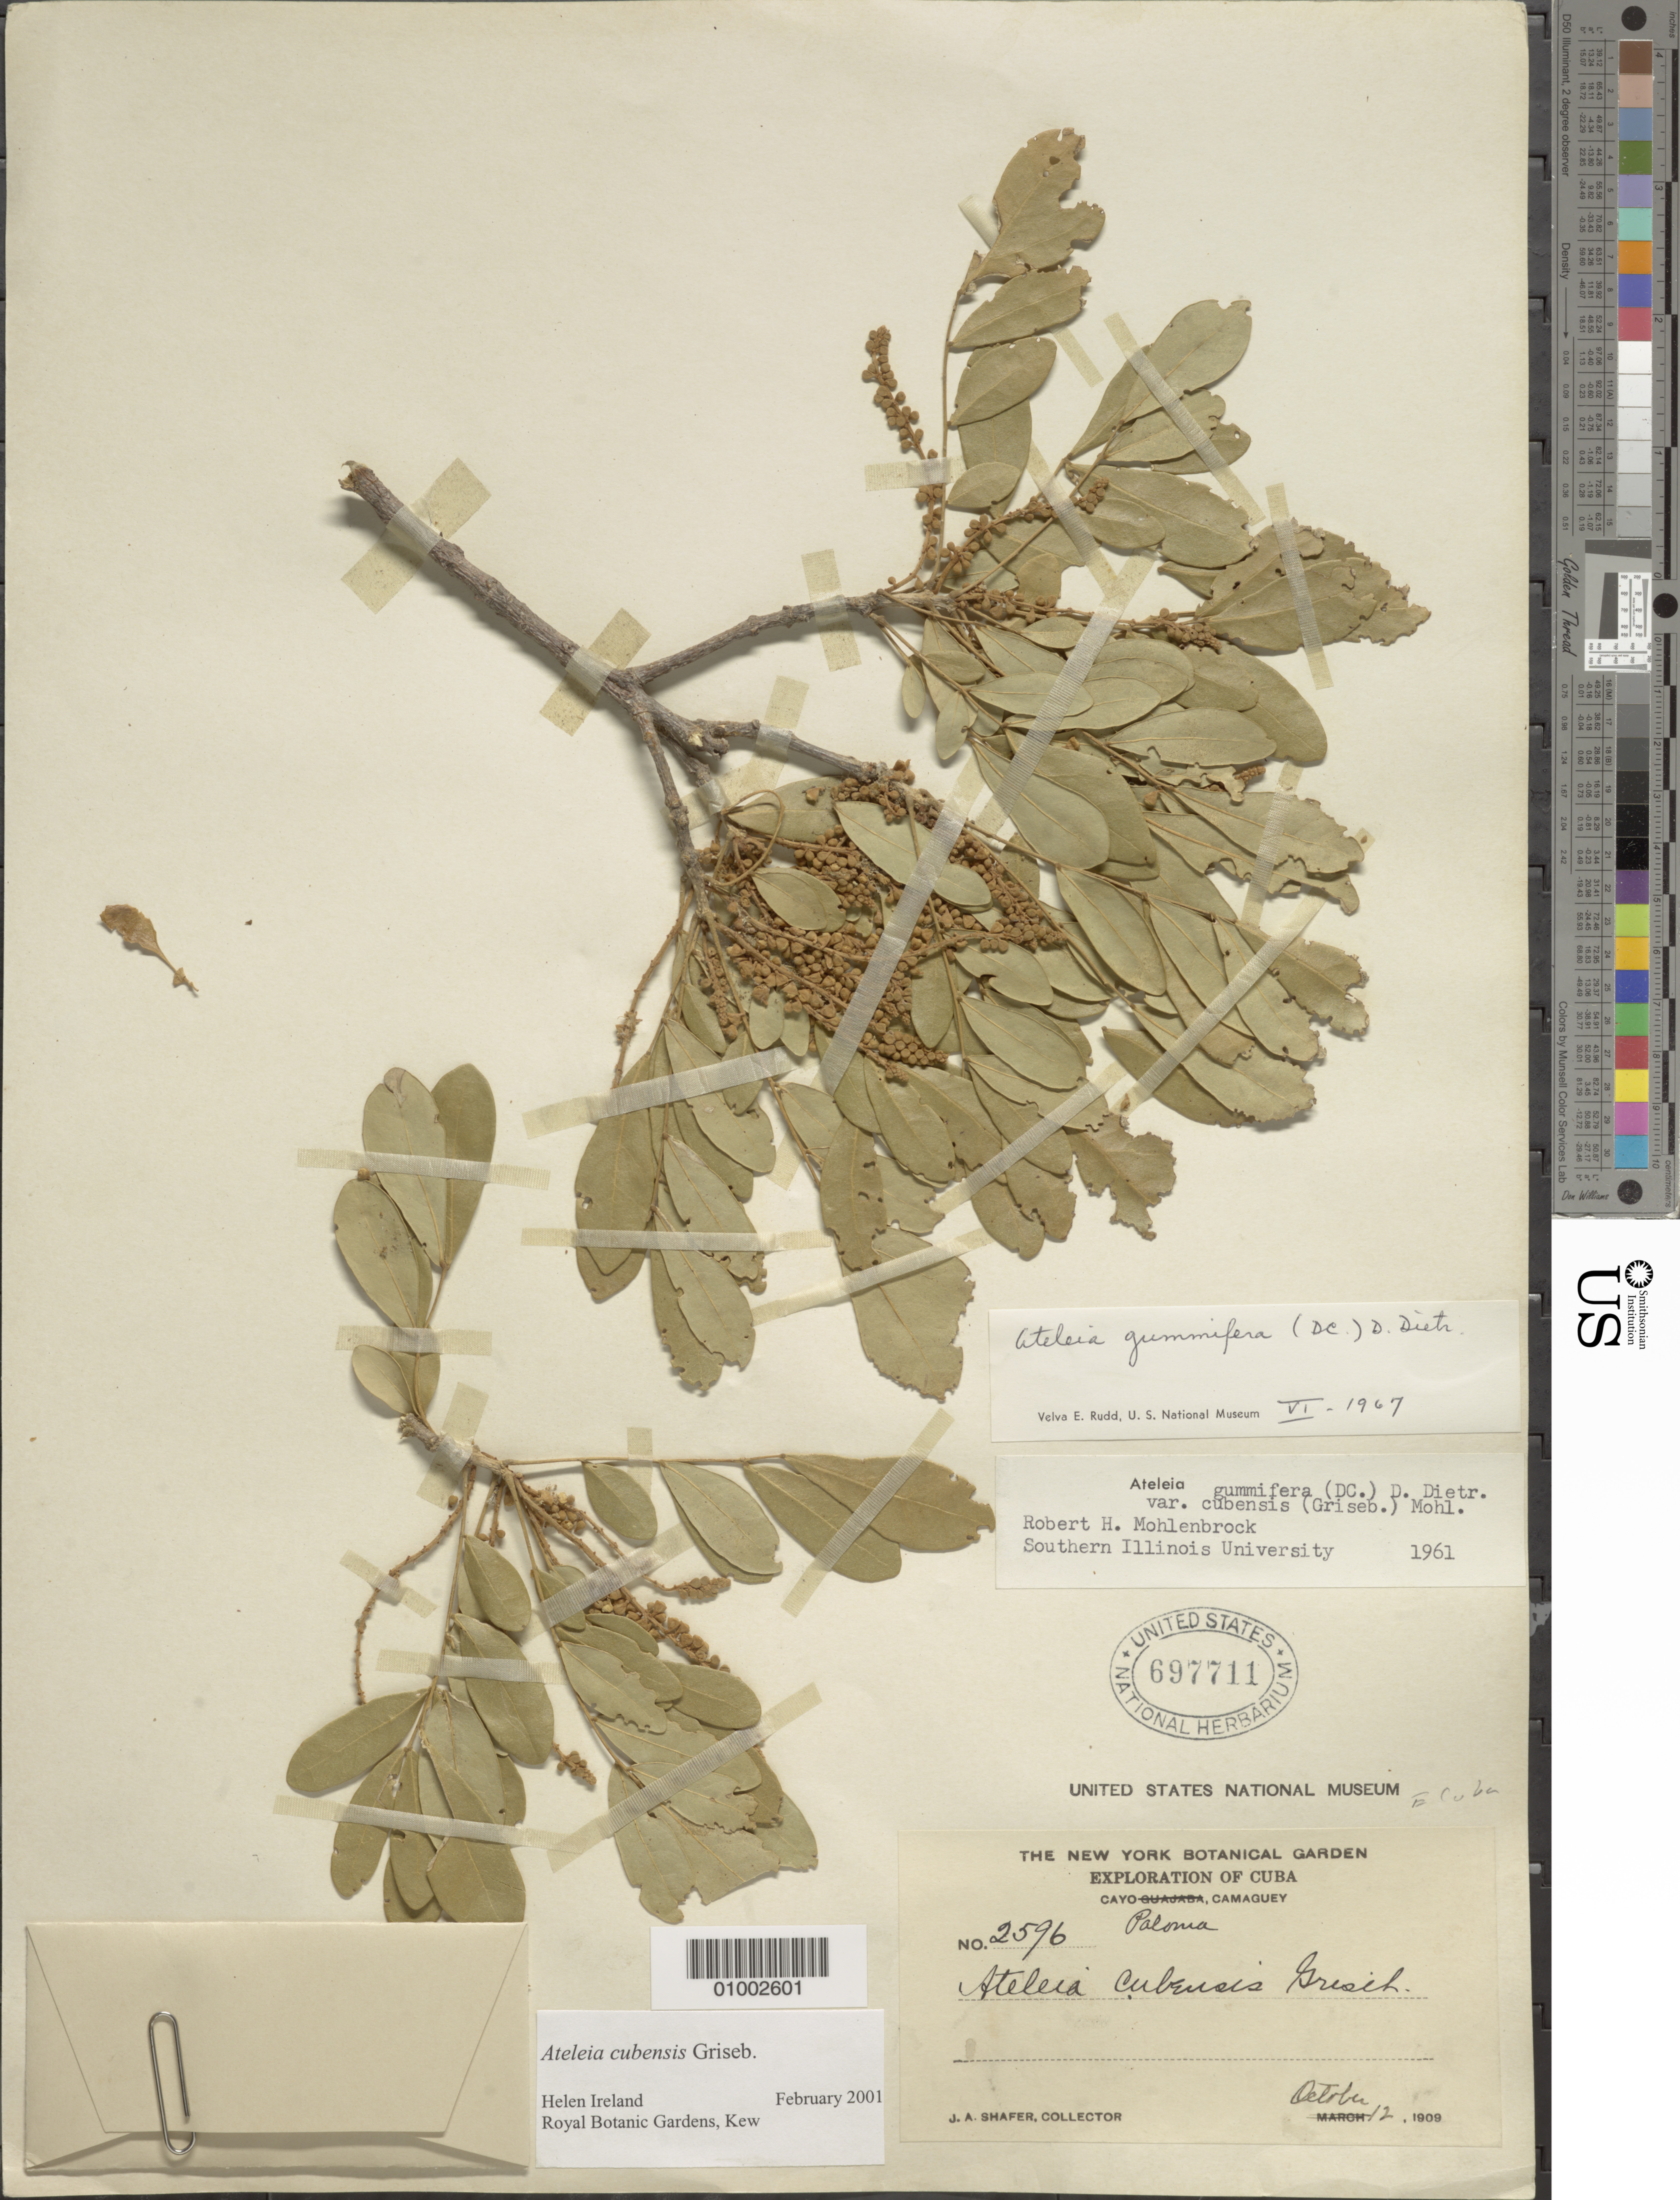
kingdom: Plantae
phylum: Tracheophyta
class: Magnoliopsida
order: Fabales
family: Fabaceae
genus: Ateleia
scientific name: Ateleia gummifera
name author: (Bertero ex DC.) D. Dietr.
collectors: J. A. Shafer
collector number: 2596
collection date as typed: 12 Oct 1909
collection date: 1909-10-12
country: Cuba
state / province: Camagüey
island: Cuba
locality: Cayo Paloma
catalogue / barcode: US 697711